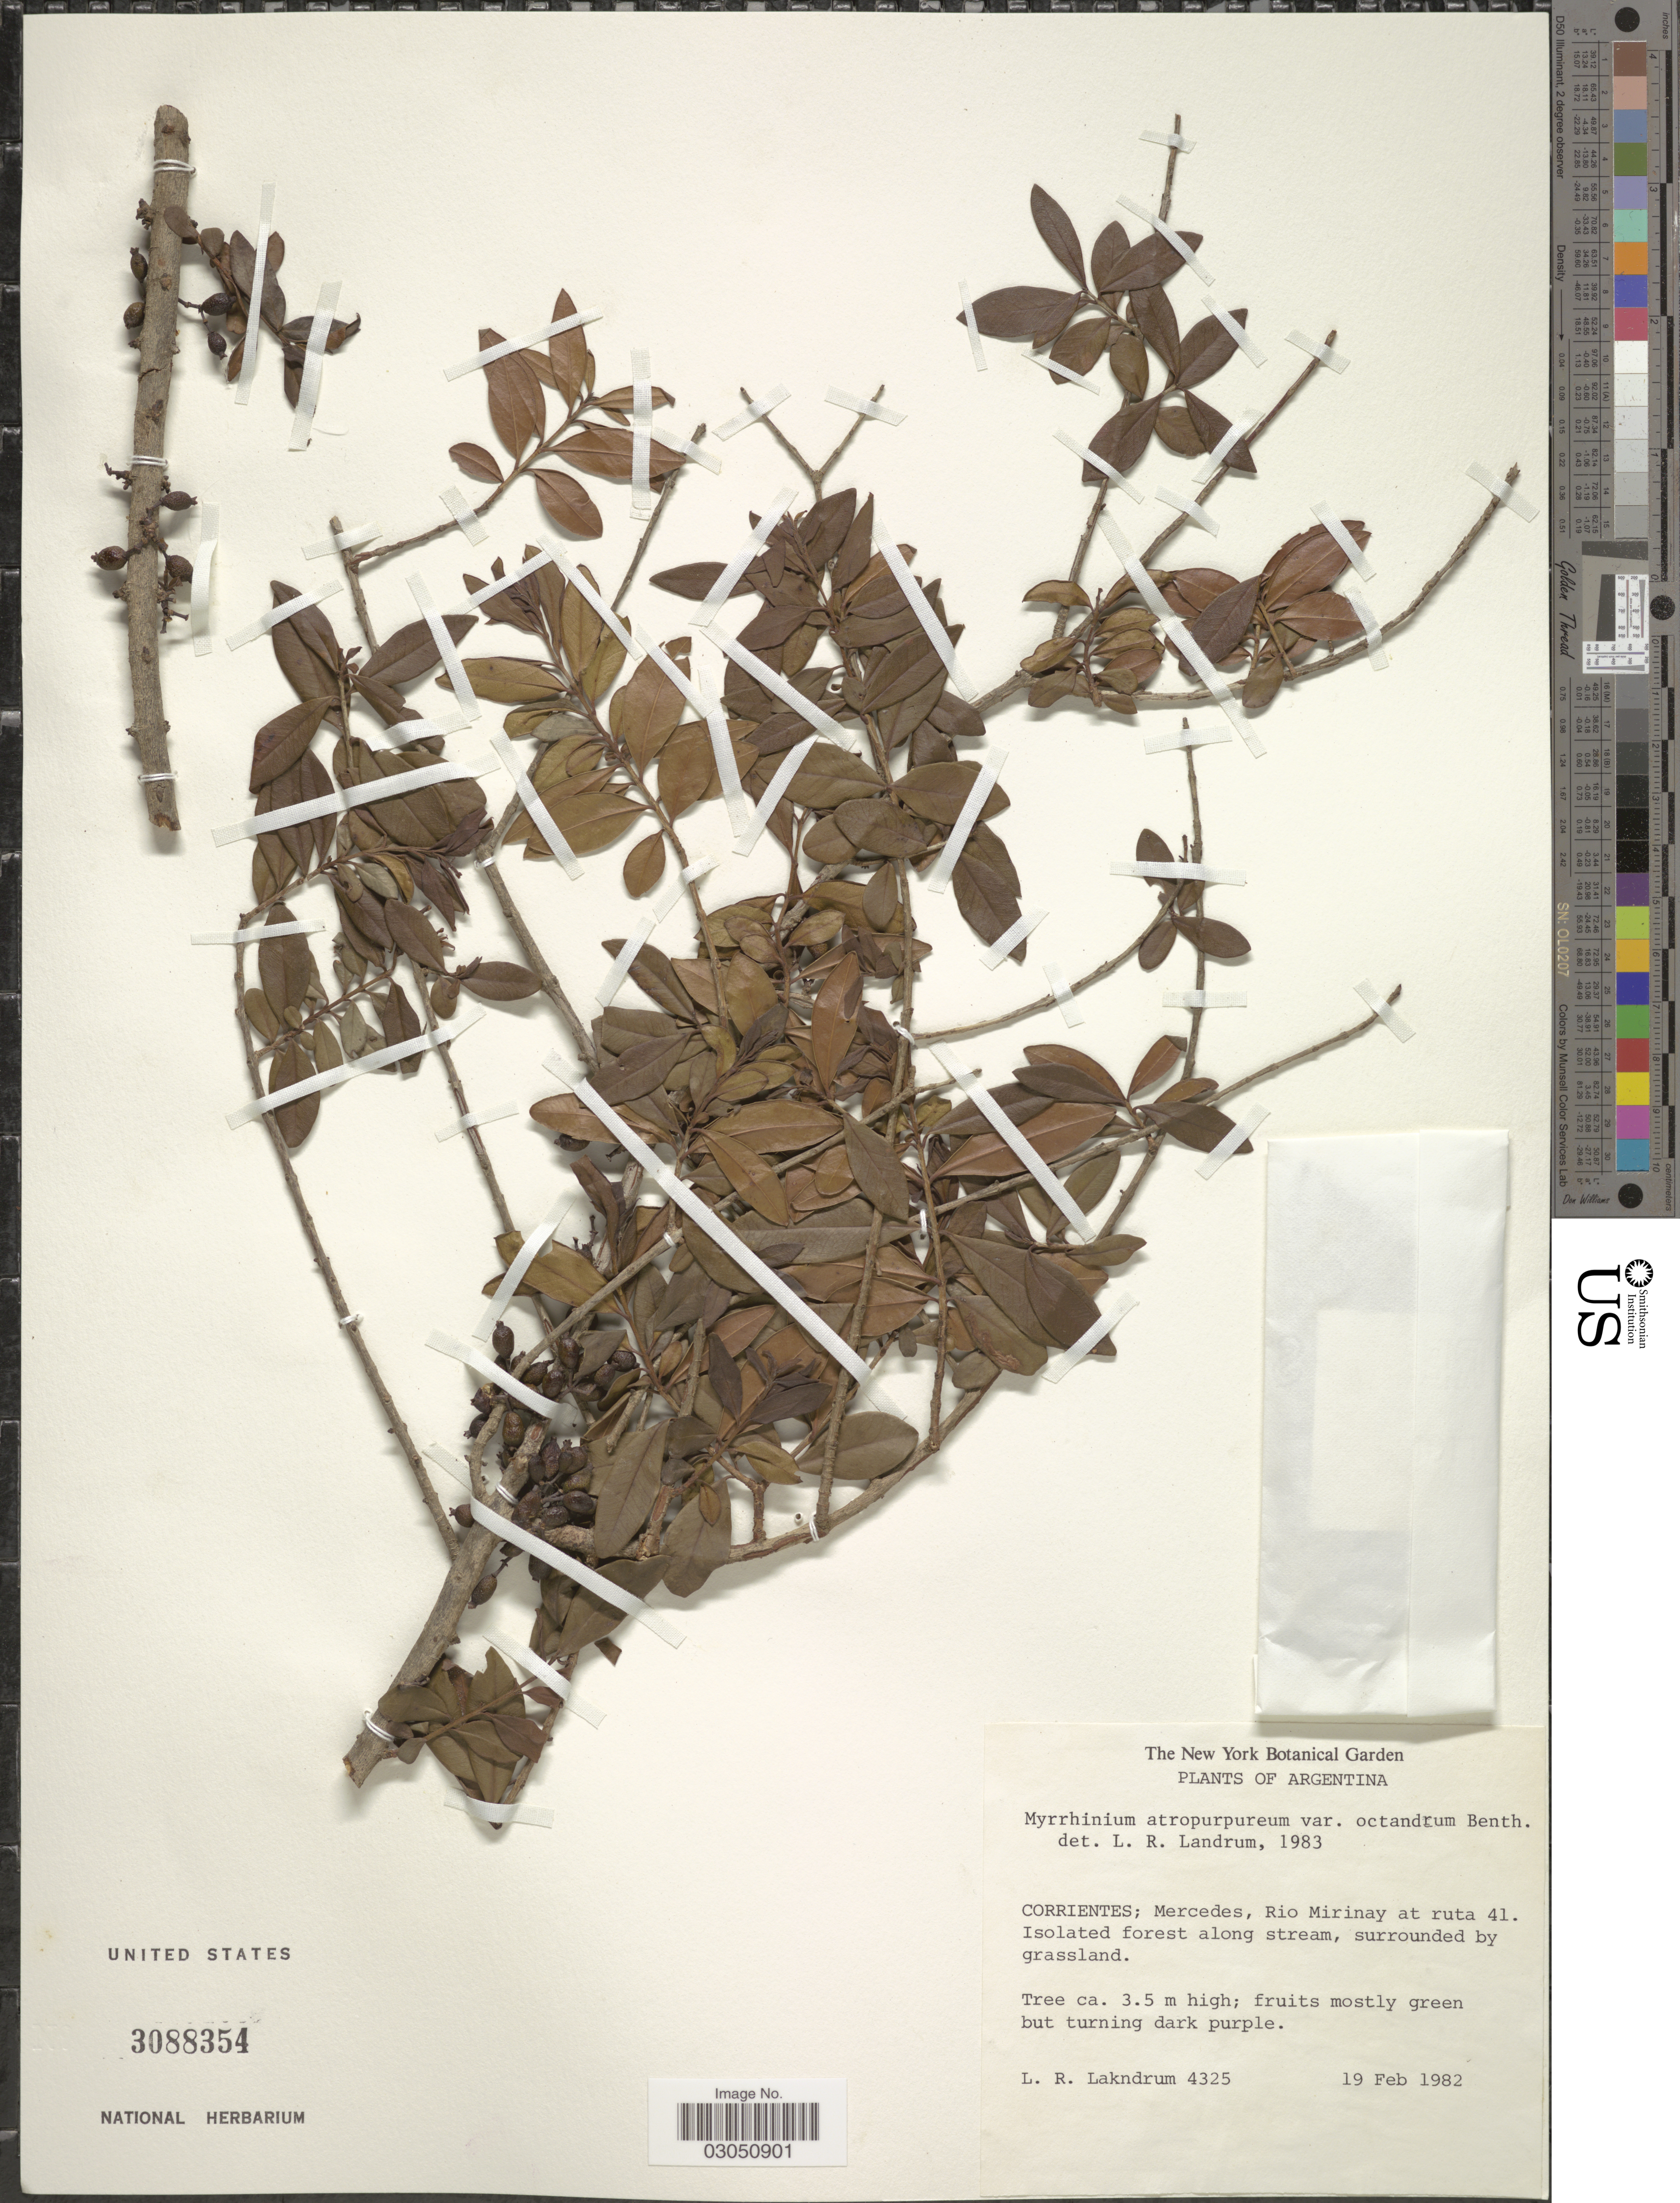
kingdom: Plantae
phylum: Tracheophyta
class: Magnoliopsida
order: Myrtales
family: Myrtaceae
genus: Myrrhinium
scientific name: Myrrhinium atropurpureum var. octandrum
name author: Benth.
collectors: L. Lakndrum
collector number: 435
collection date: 1982-02-19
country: Argentina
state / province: Corrientes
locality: Mercedes, Rio Mirinay at ruta 41.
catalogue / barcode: US 3088354